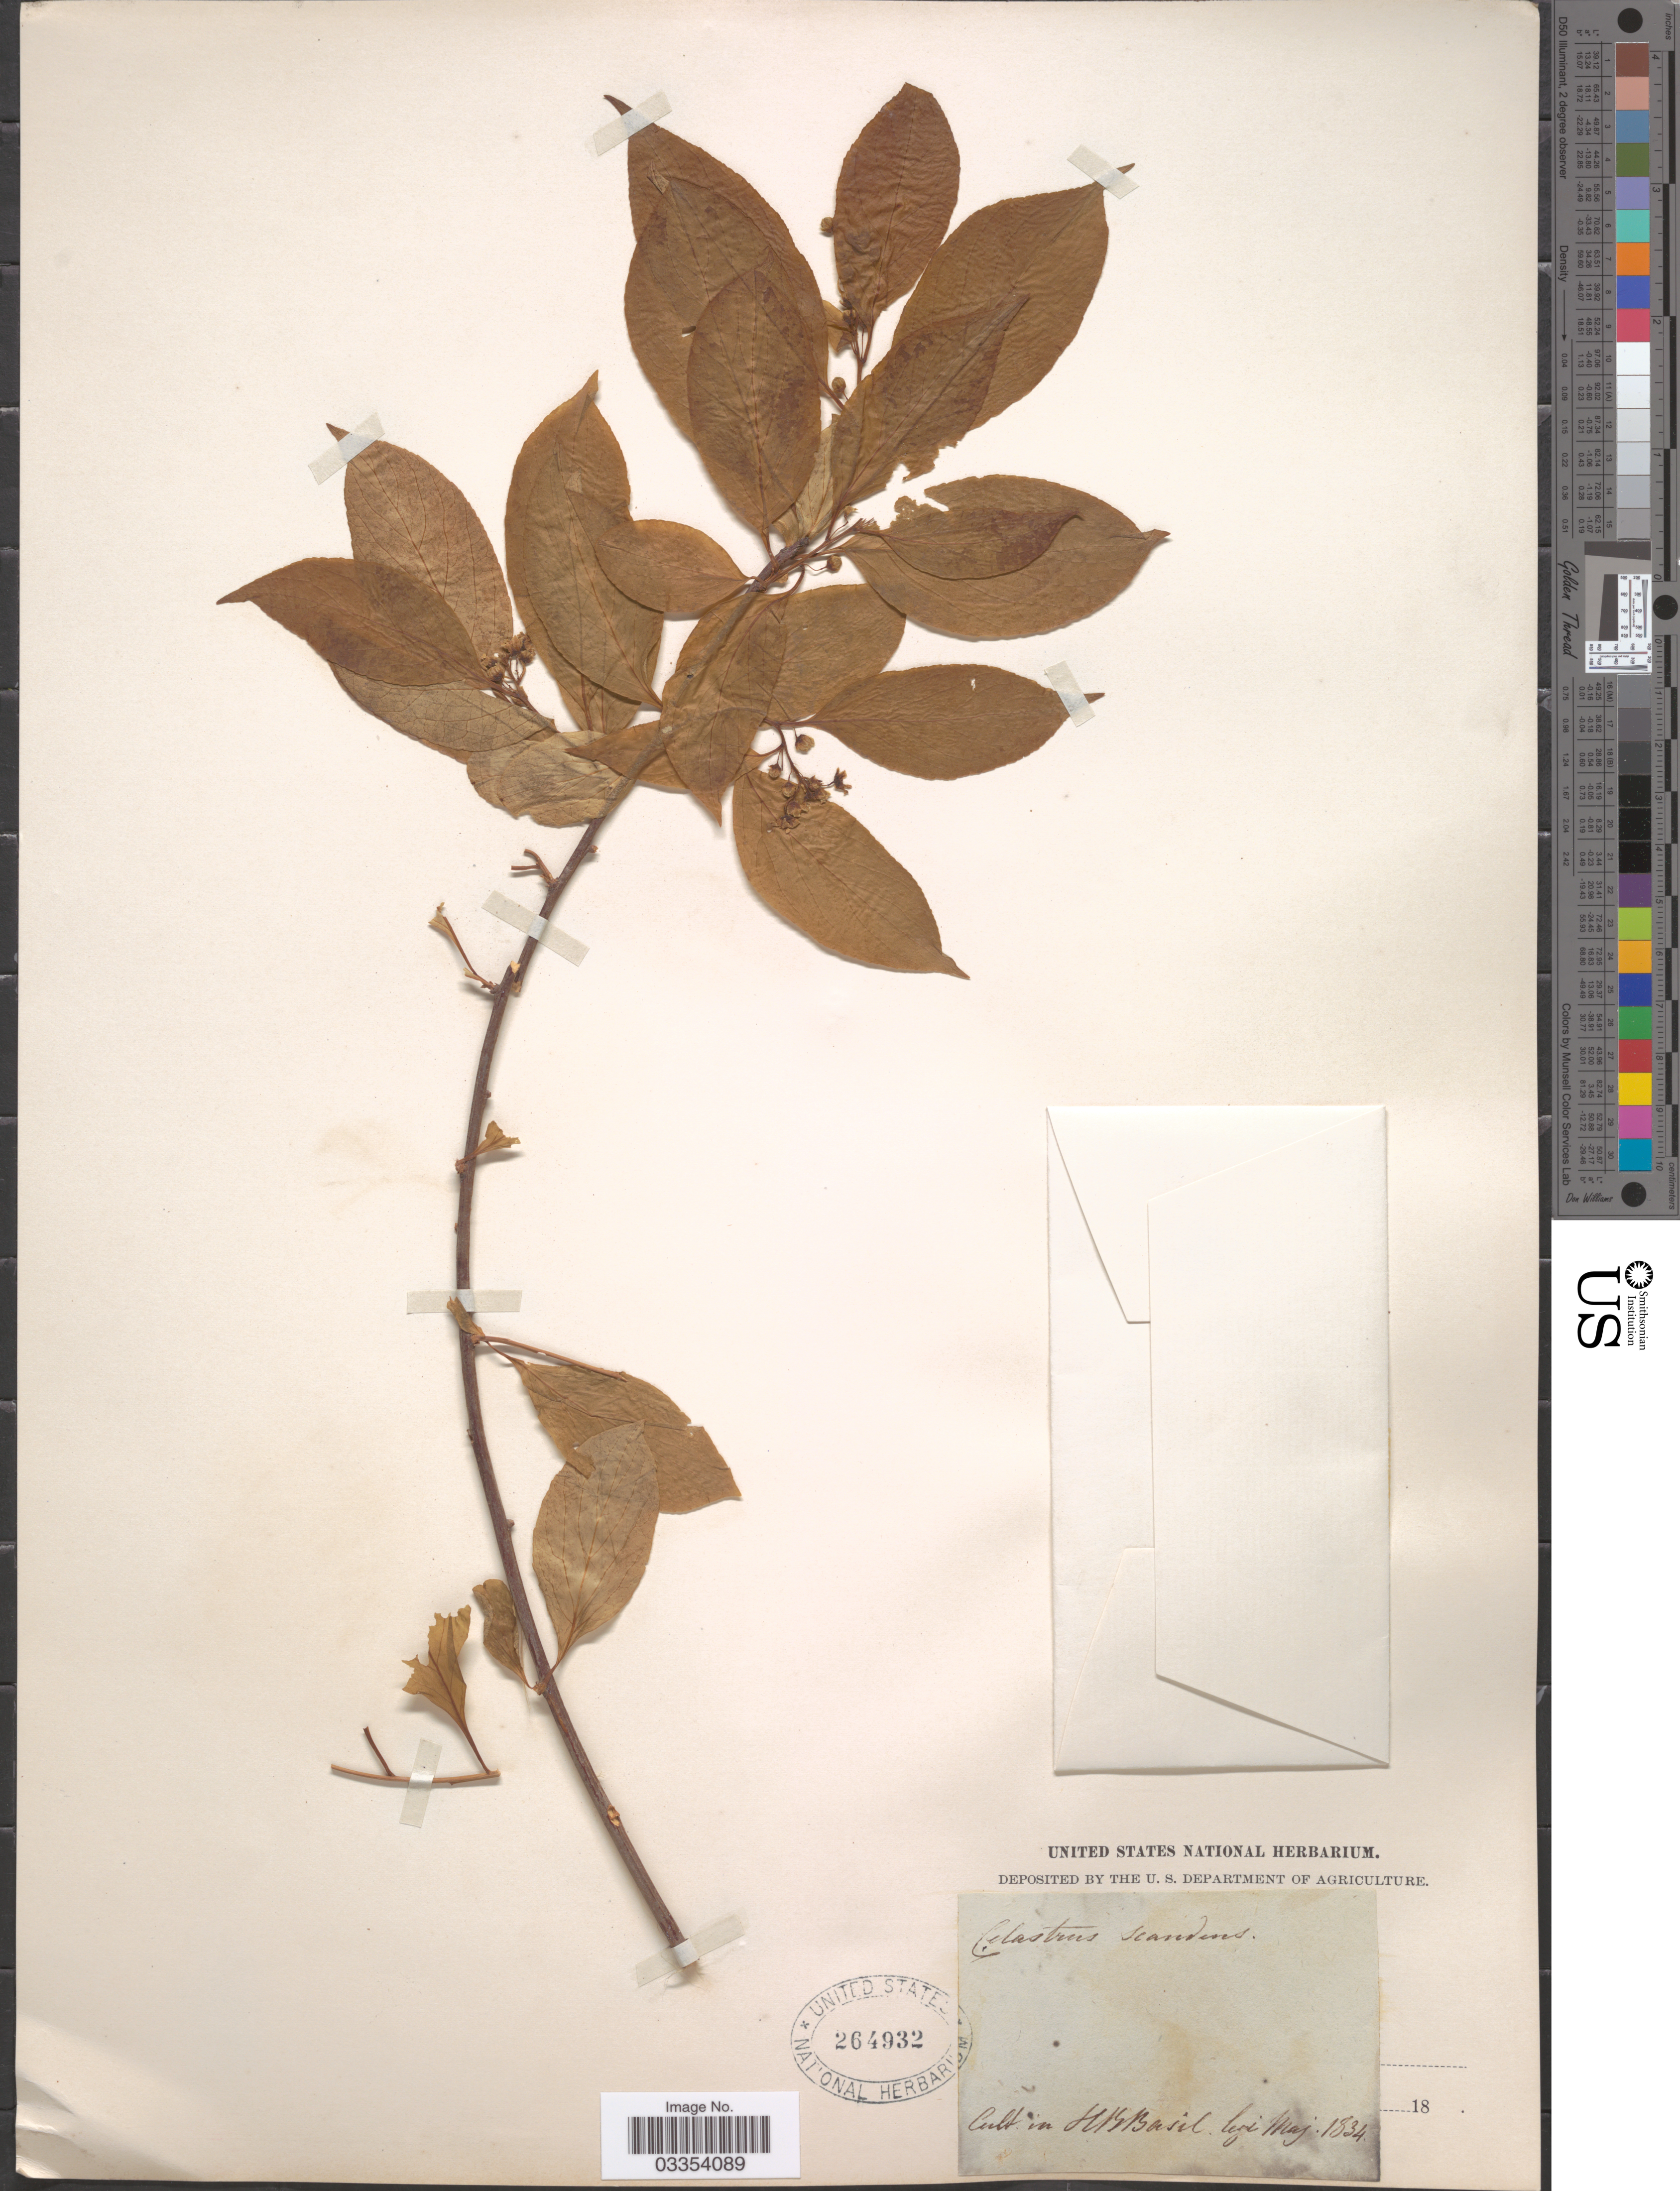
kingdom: Plantae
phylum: Tracheophyta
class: Magnoliopsida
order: Celastrales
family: Celastraceae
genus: Celastrus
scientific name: Celastrus scandens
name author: L.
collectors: ex herb. United States National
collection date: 1834-05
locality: HB Basil.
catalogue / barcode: US 264932